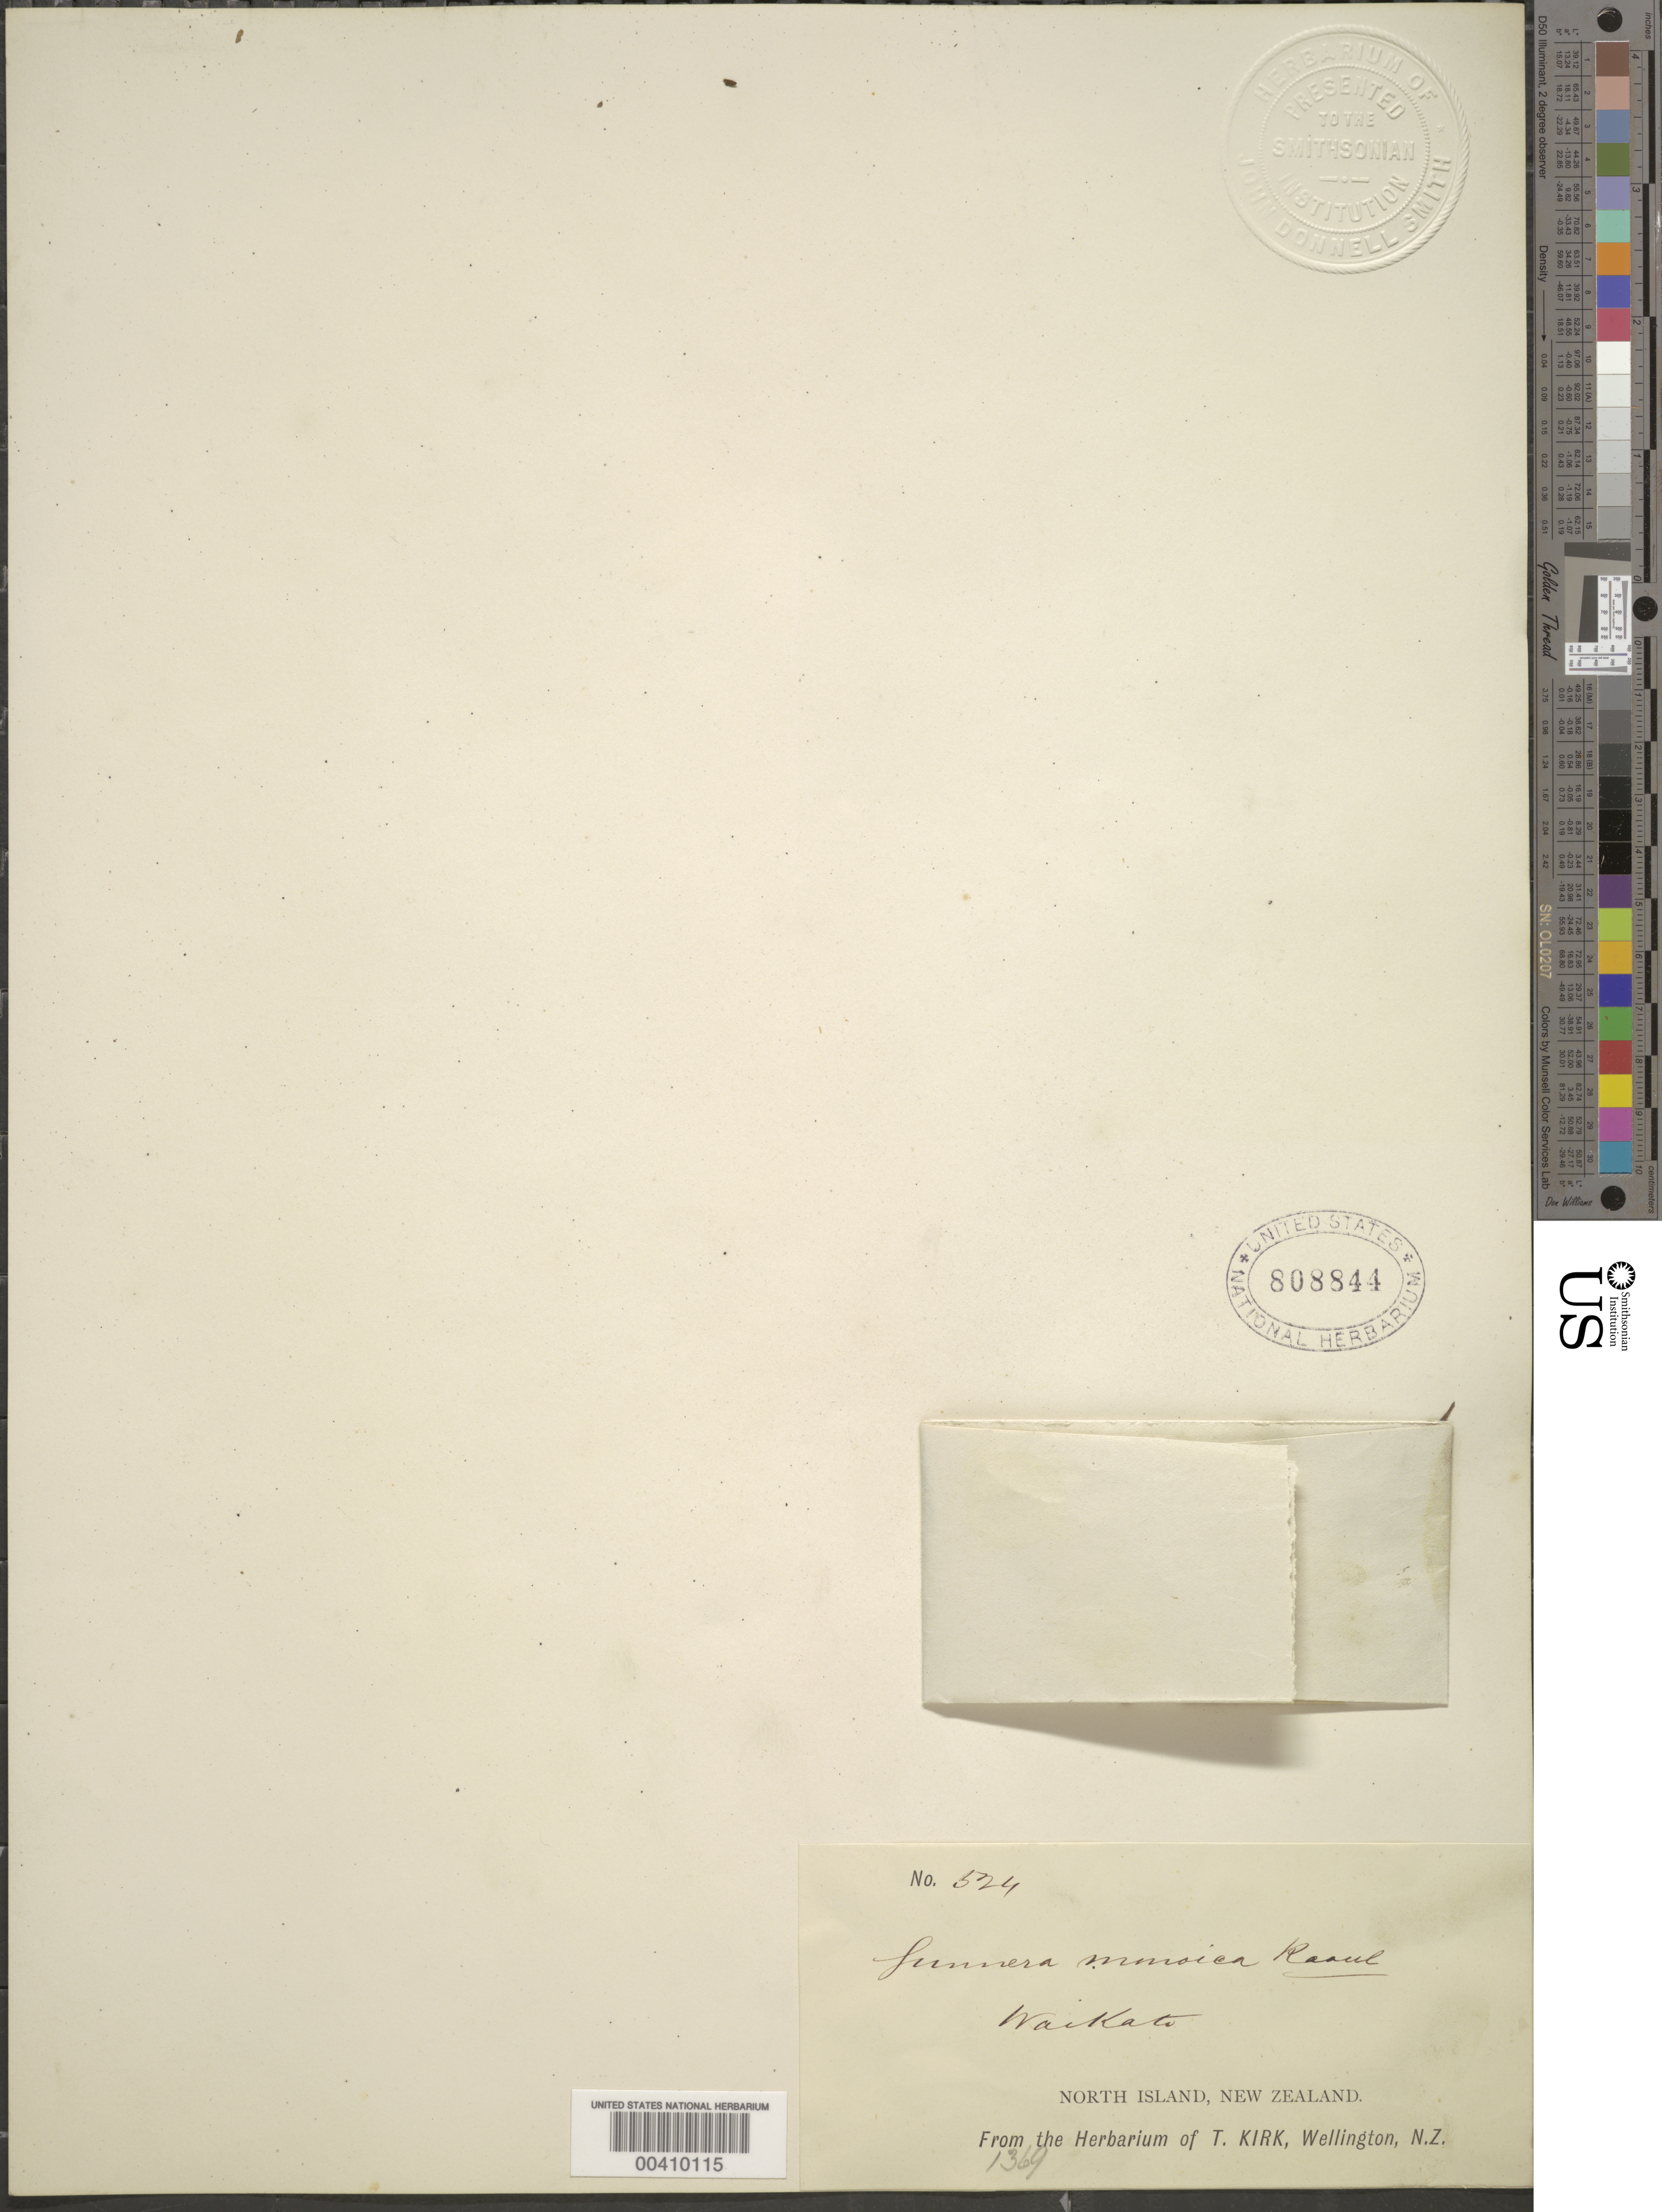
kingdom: Plantae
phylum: Tracheophyta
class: Magnoliopsida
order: Gunnerales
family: Gunneraceae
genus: Gunnera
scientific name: Gunnera monoica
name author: Raul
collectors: ex herb. T. Kirk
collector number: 524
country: New Zealand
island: North Island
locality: Waikato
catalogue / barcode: US 808844